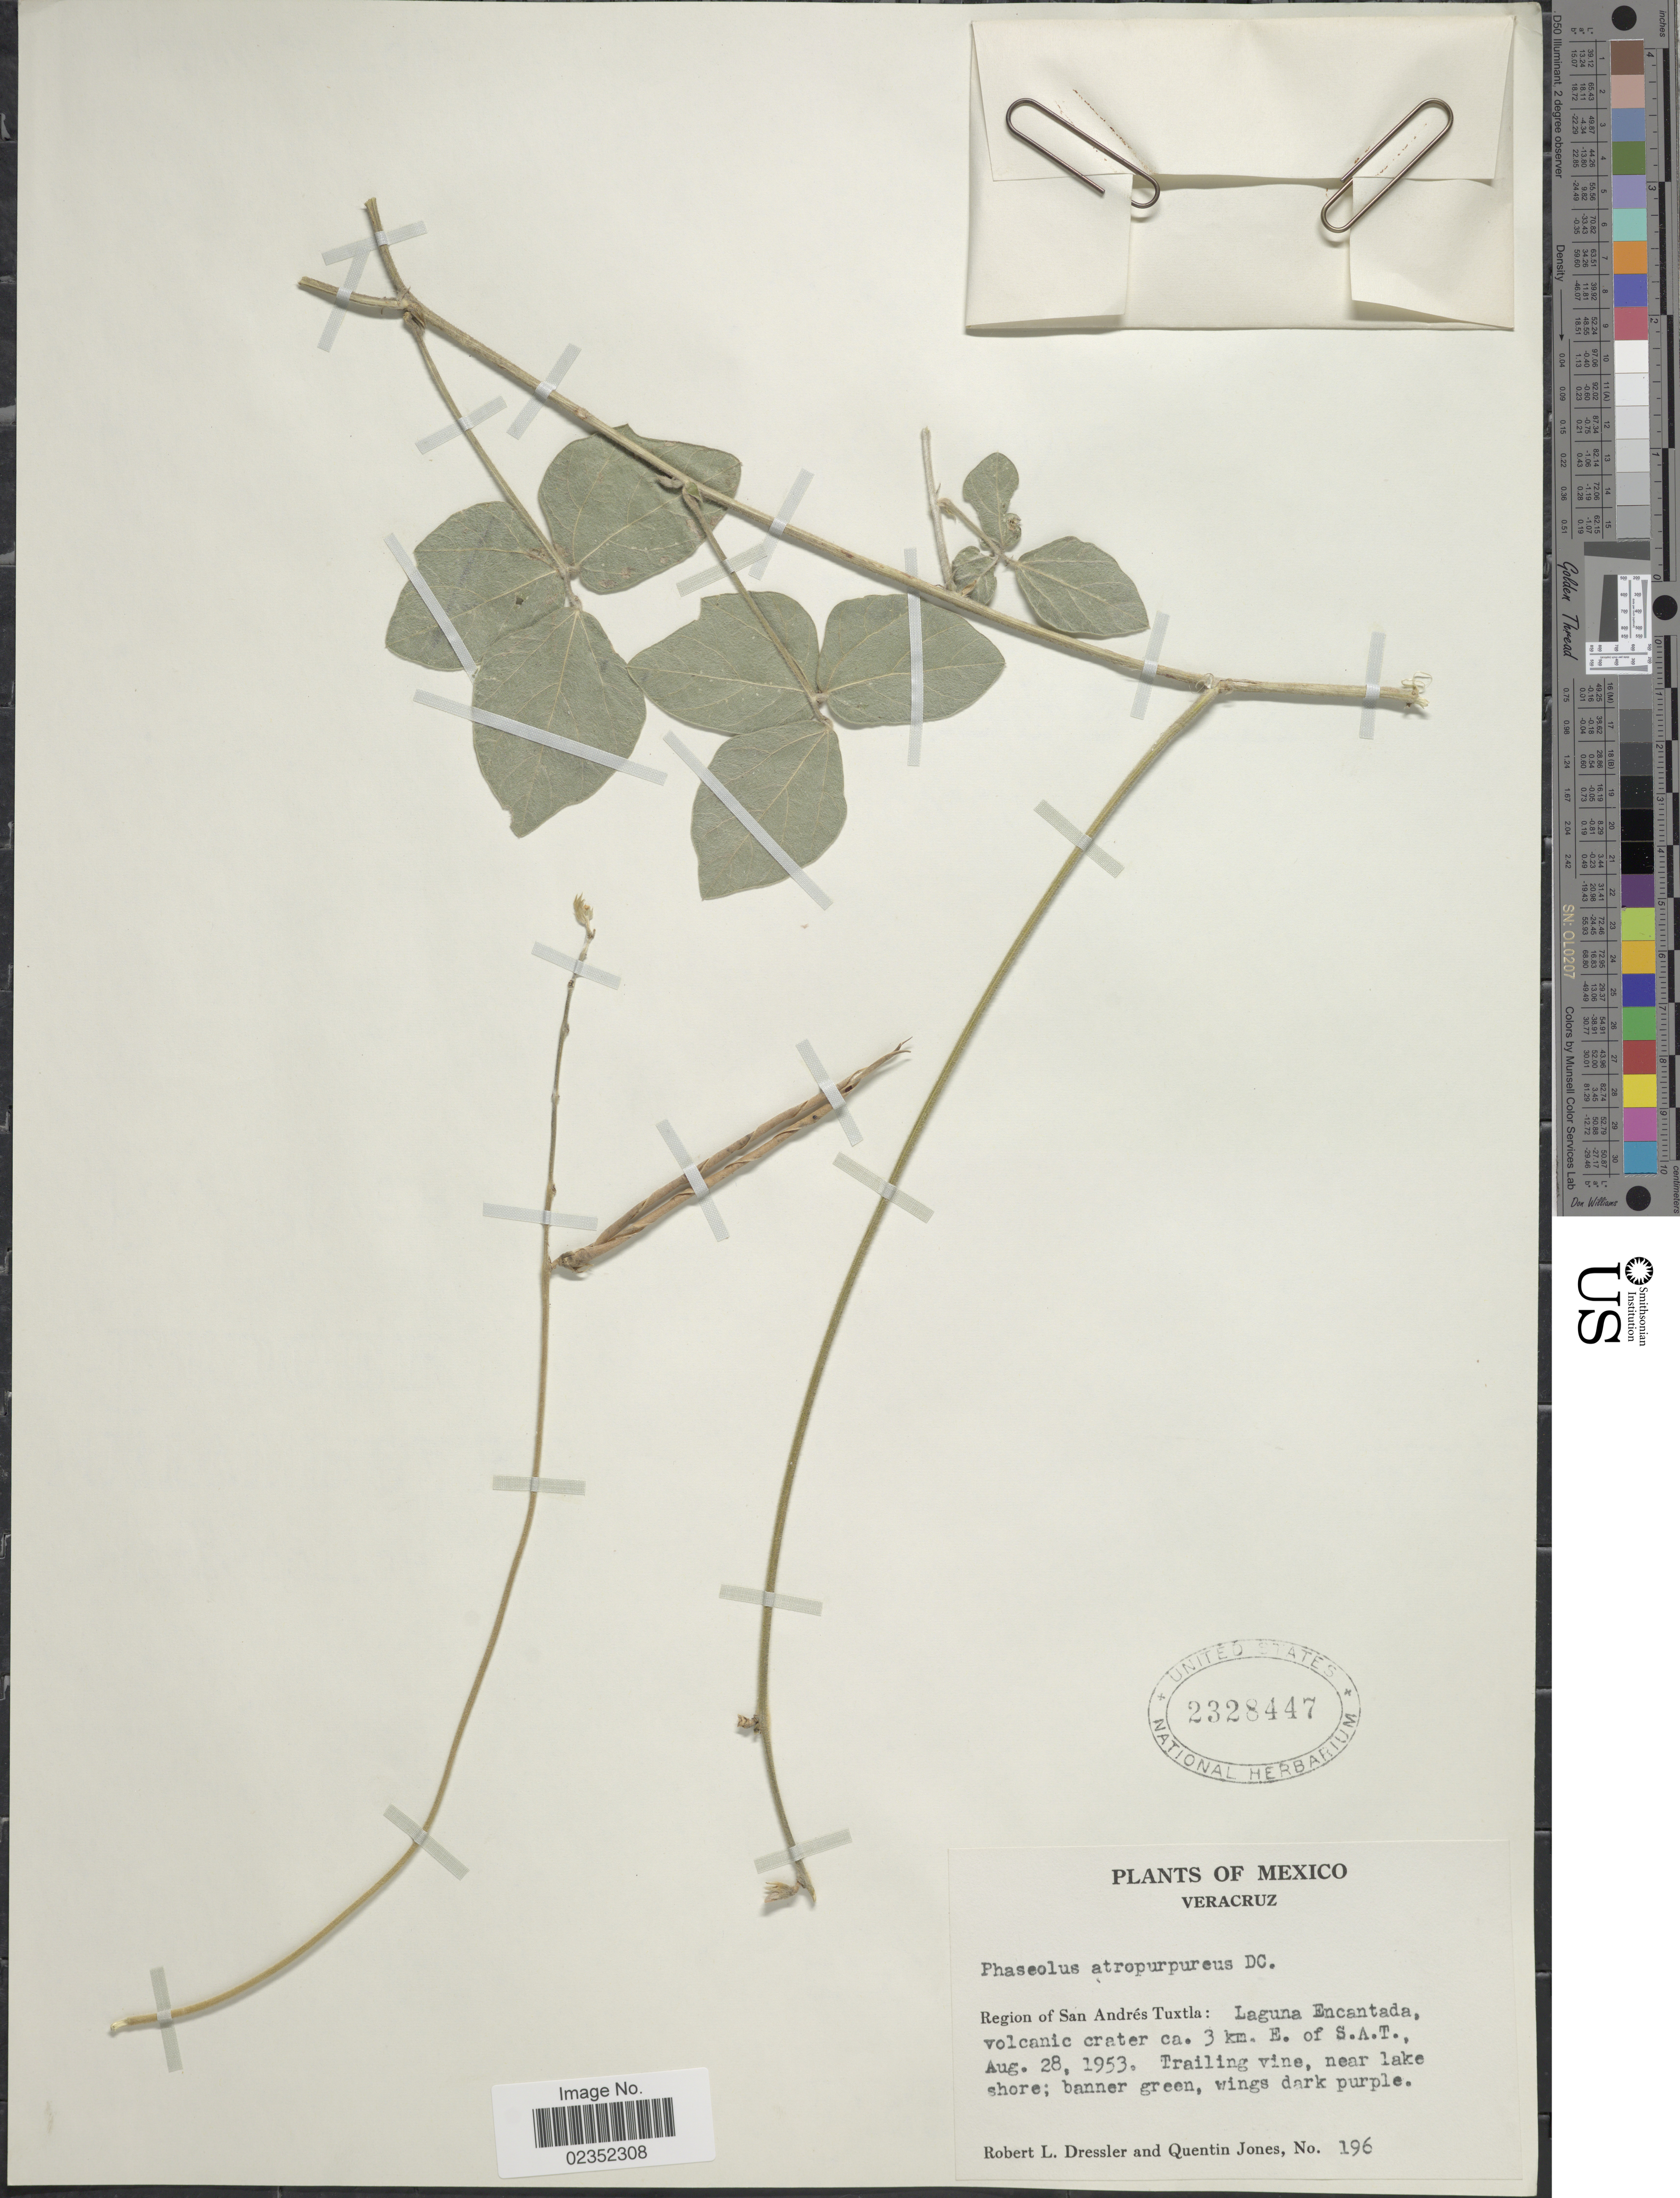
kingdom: Plantae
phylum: Tracheophyta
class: Magnoliopsida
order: Fabales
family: Fabaceae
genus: Macroptilium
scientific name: Macroptilium atropurpureum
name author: (DC.) Urb.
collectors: R. Dressler & Q. Jones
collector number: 196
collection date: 1953-08-28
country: Mexico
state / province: Veracruz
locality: Veracruz. Region of San Andrés Tuxtla: Laguna Encantada, volcanic crater ca. 3 km. E. Of S.A.T.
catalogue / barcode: US 2328447